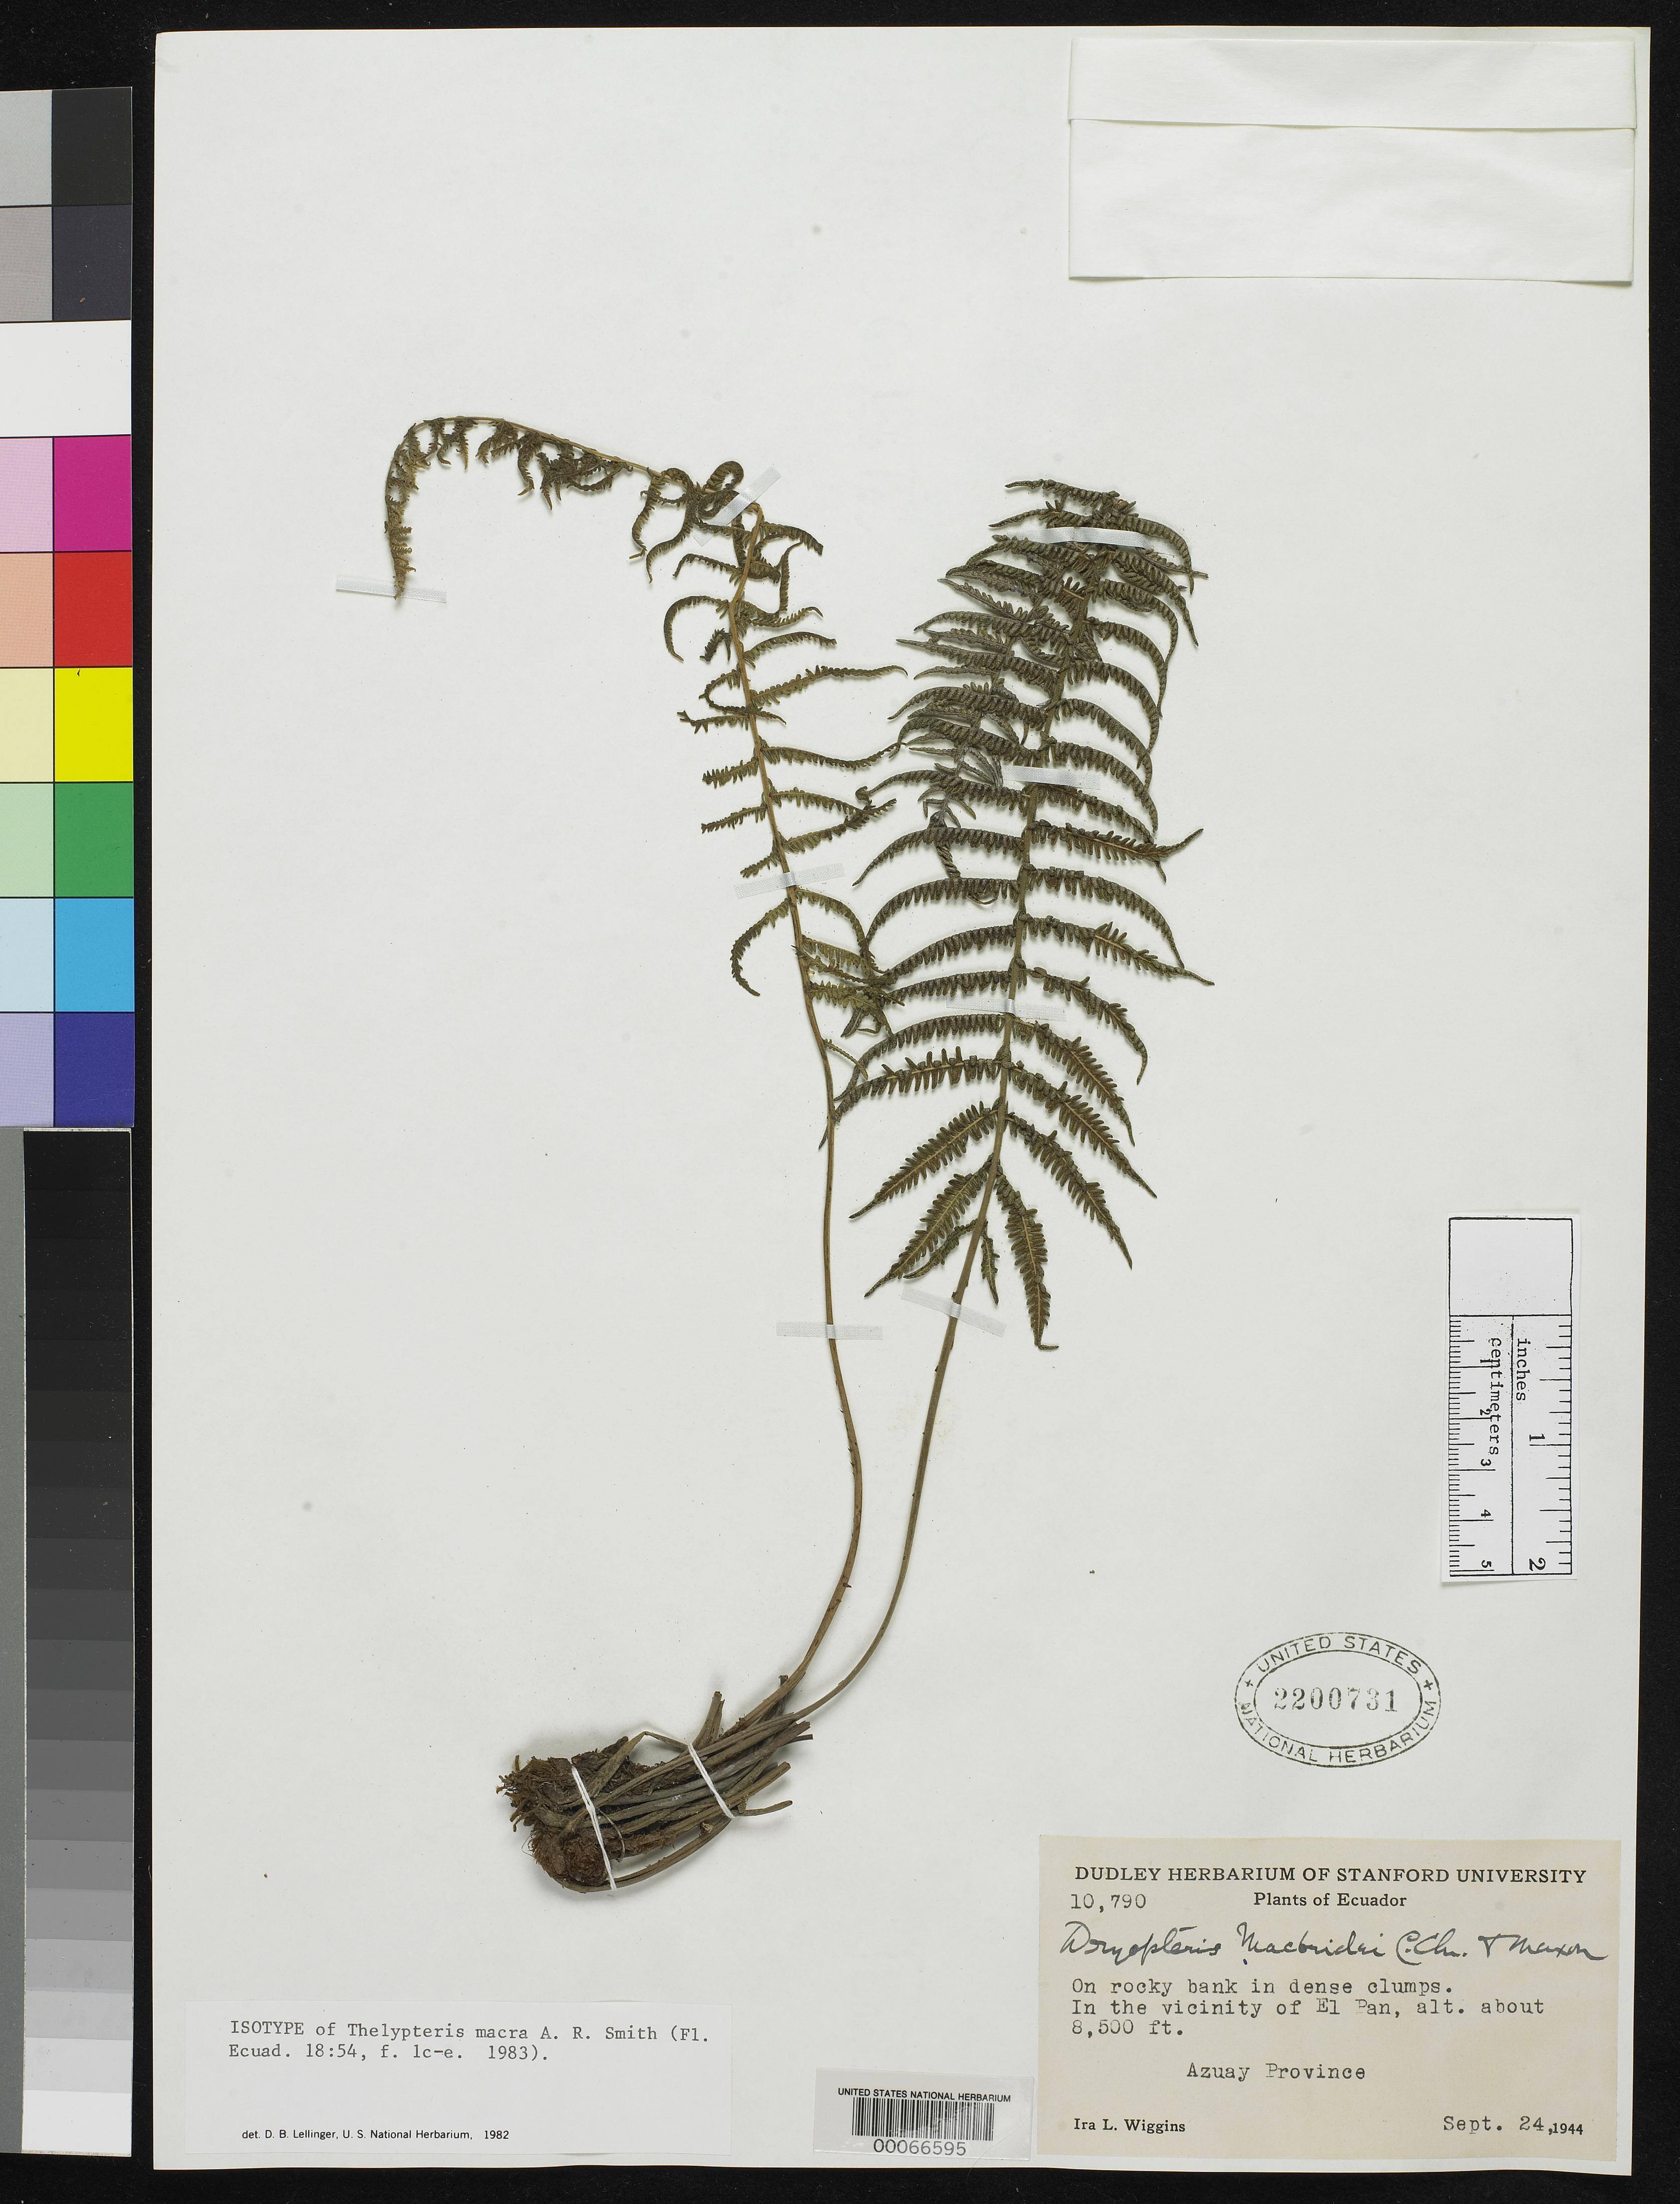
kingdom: Plantae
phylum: Tracheophyta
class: Polypodiopsida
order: Polypodiales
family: Thelypteridaceae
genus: Thelypteris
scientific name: Thelypteris macra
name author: A.R. Sm.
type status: Isotype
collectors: I. L. Wiggins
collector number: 10790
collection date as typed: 24 Sep 1944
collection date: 1944-09-24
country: Ecuador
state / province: Azuay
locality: Vicinity of el Pan.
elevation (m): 2591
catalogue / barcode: US 2200731